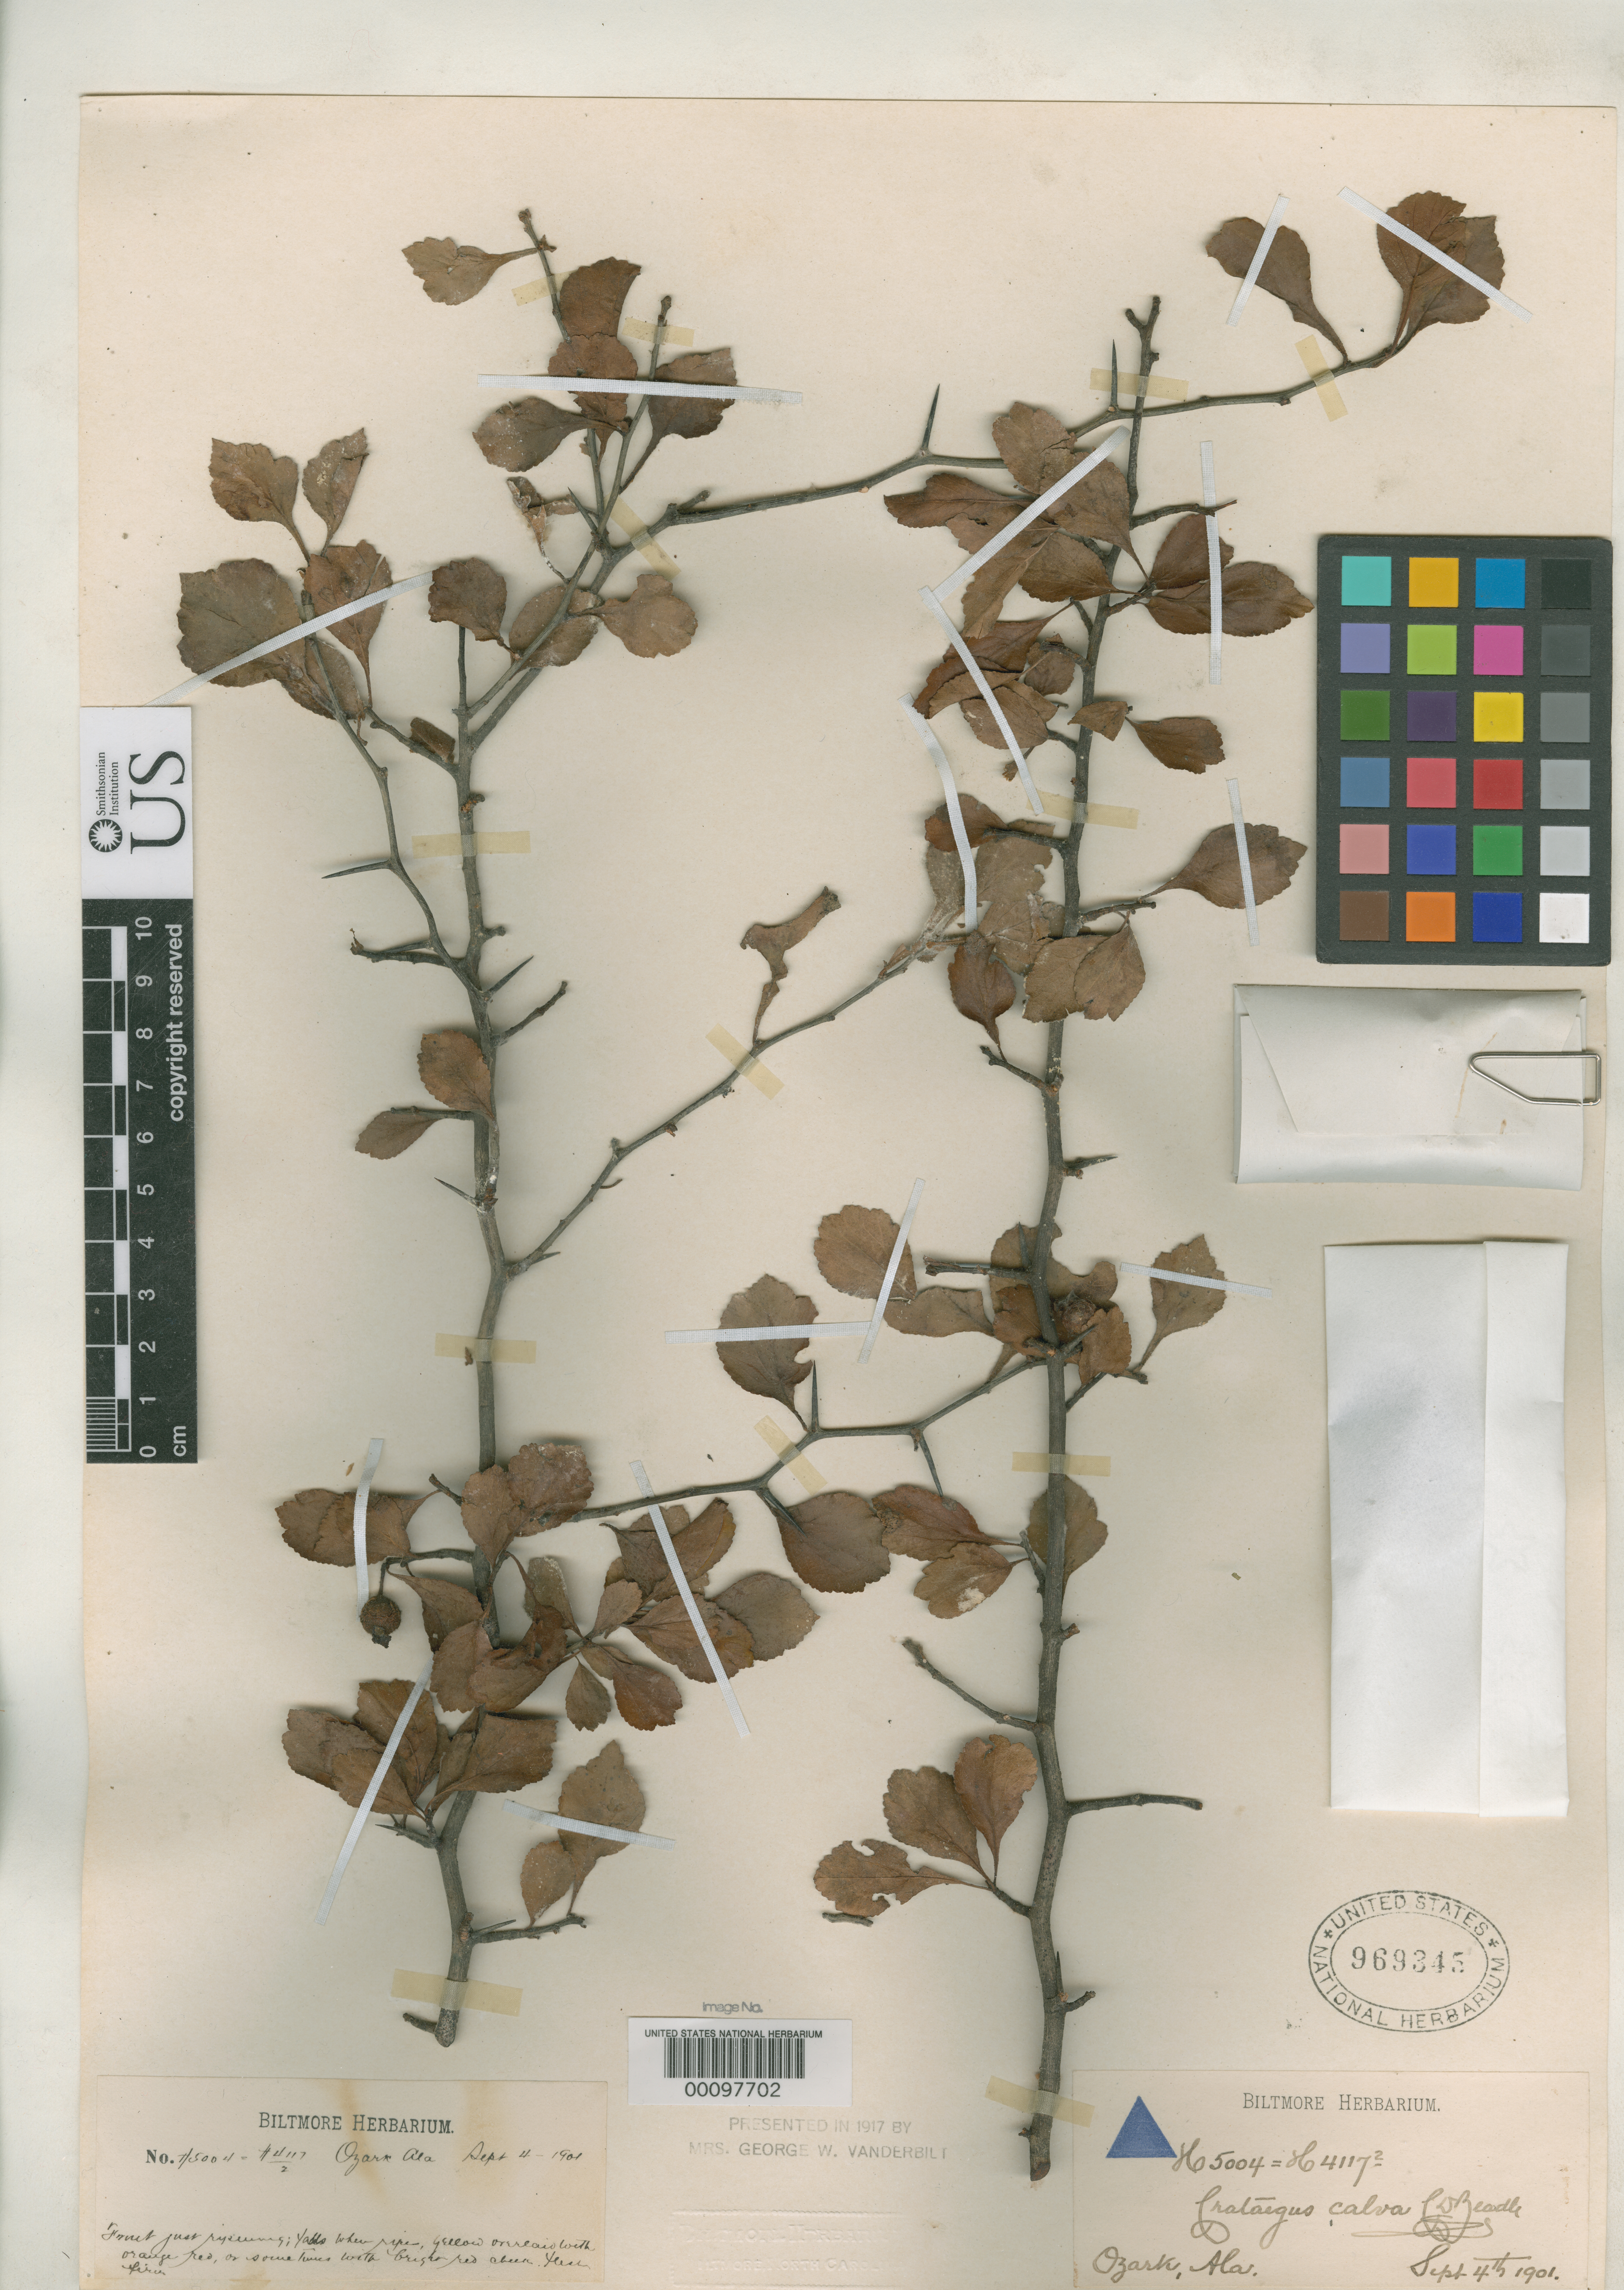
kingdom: Plantae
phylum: Tracheophyta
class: Magnoliopsida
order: Rosales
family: Rosaceae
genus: Crataegus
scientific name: Crataegus calva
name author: Beadle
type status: Syntype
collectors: ex herb. Biltmore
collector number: H 5004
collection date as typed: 04 Sep 1901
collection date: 1901-09-04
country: United States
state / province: Alabama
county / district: Dale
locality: Ozark.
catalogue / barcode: US 969345